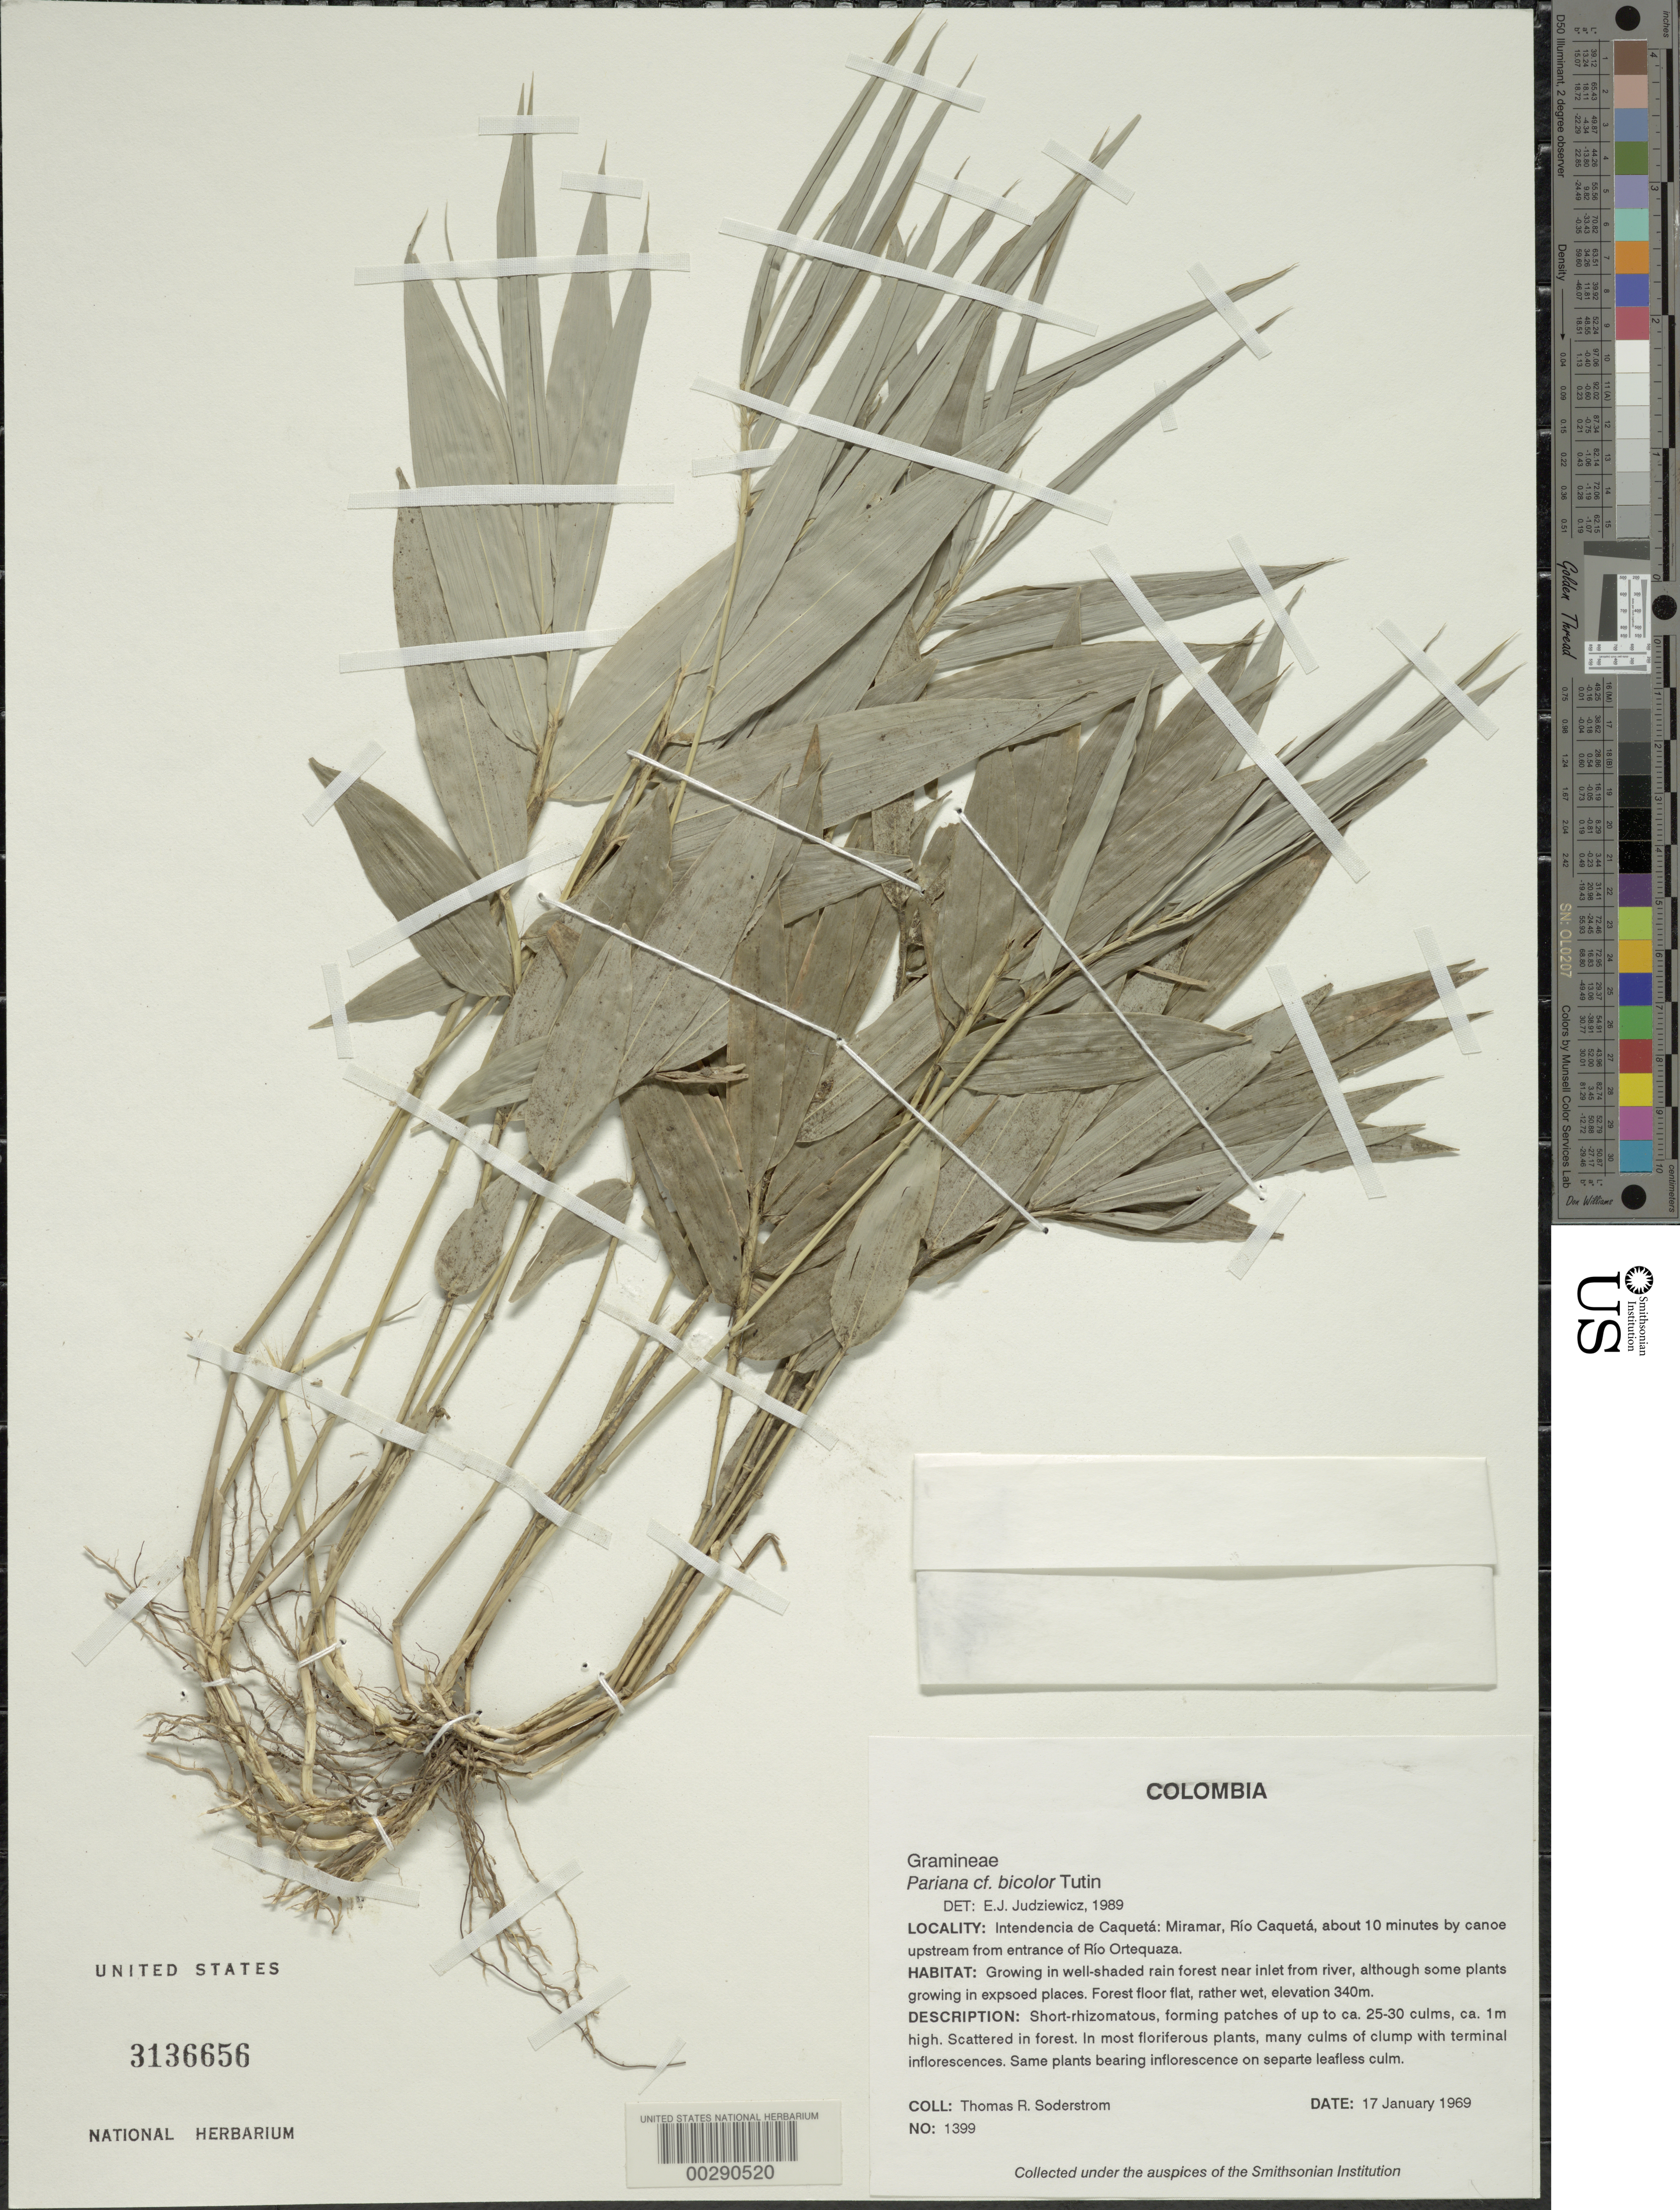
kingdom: Plantae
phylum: Tracheophyta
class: Liliopsida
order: Poales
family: Poaceae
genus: Pariana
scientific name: Pariana bicolor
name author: Tutin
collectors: T. R. Soderstrom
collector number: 1399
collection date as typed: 17 Jan 1969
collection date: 1969-01-17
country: Colombia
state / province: Caquetá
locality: Miramar, Rio Caqueta, about 10 min by Cañoe upstream from entrance of Rio Ortequaza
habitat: Well shaded rainforest near inlet from river, forest floor flat, rather wet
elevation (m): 340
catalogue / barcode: US 3136656